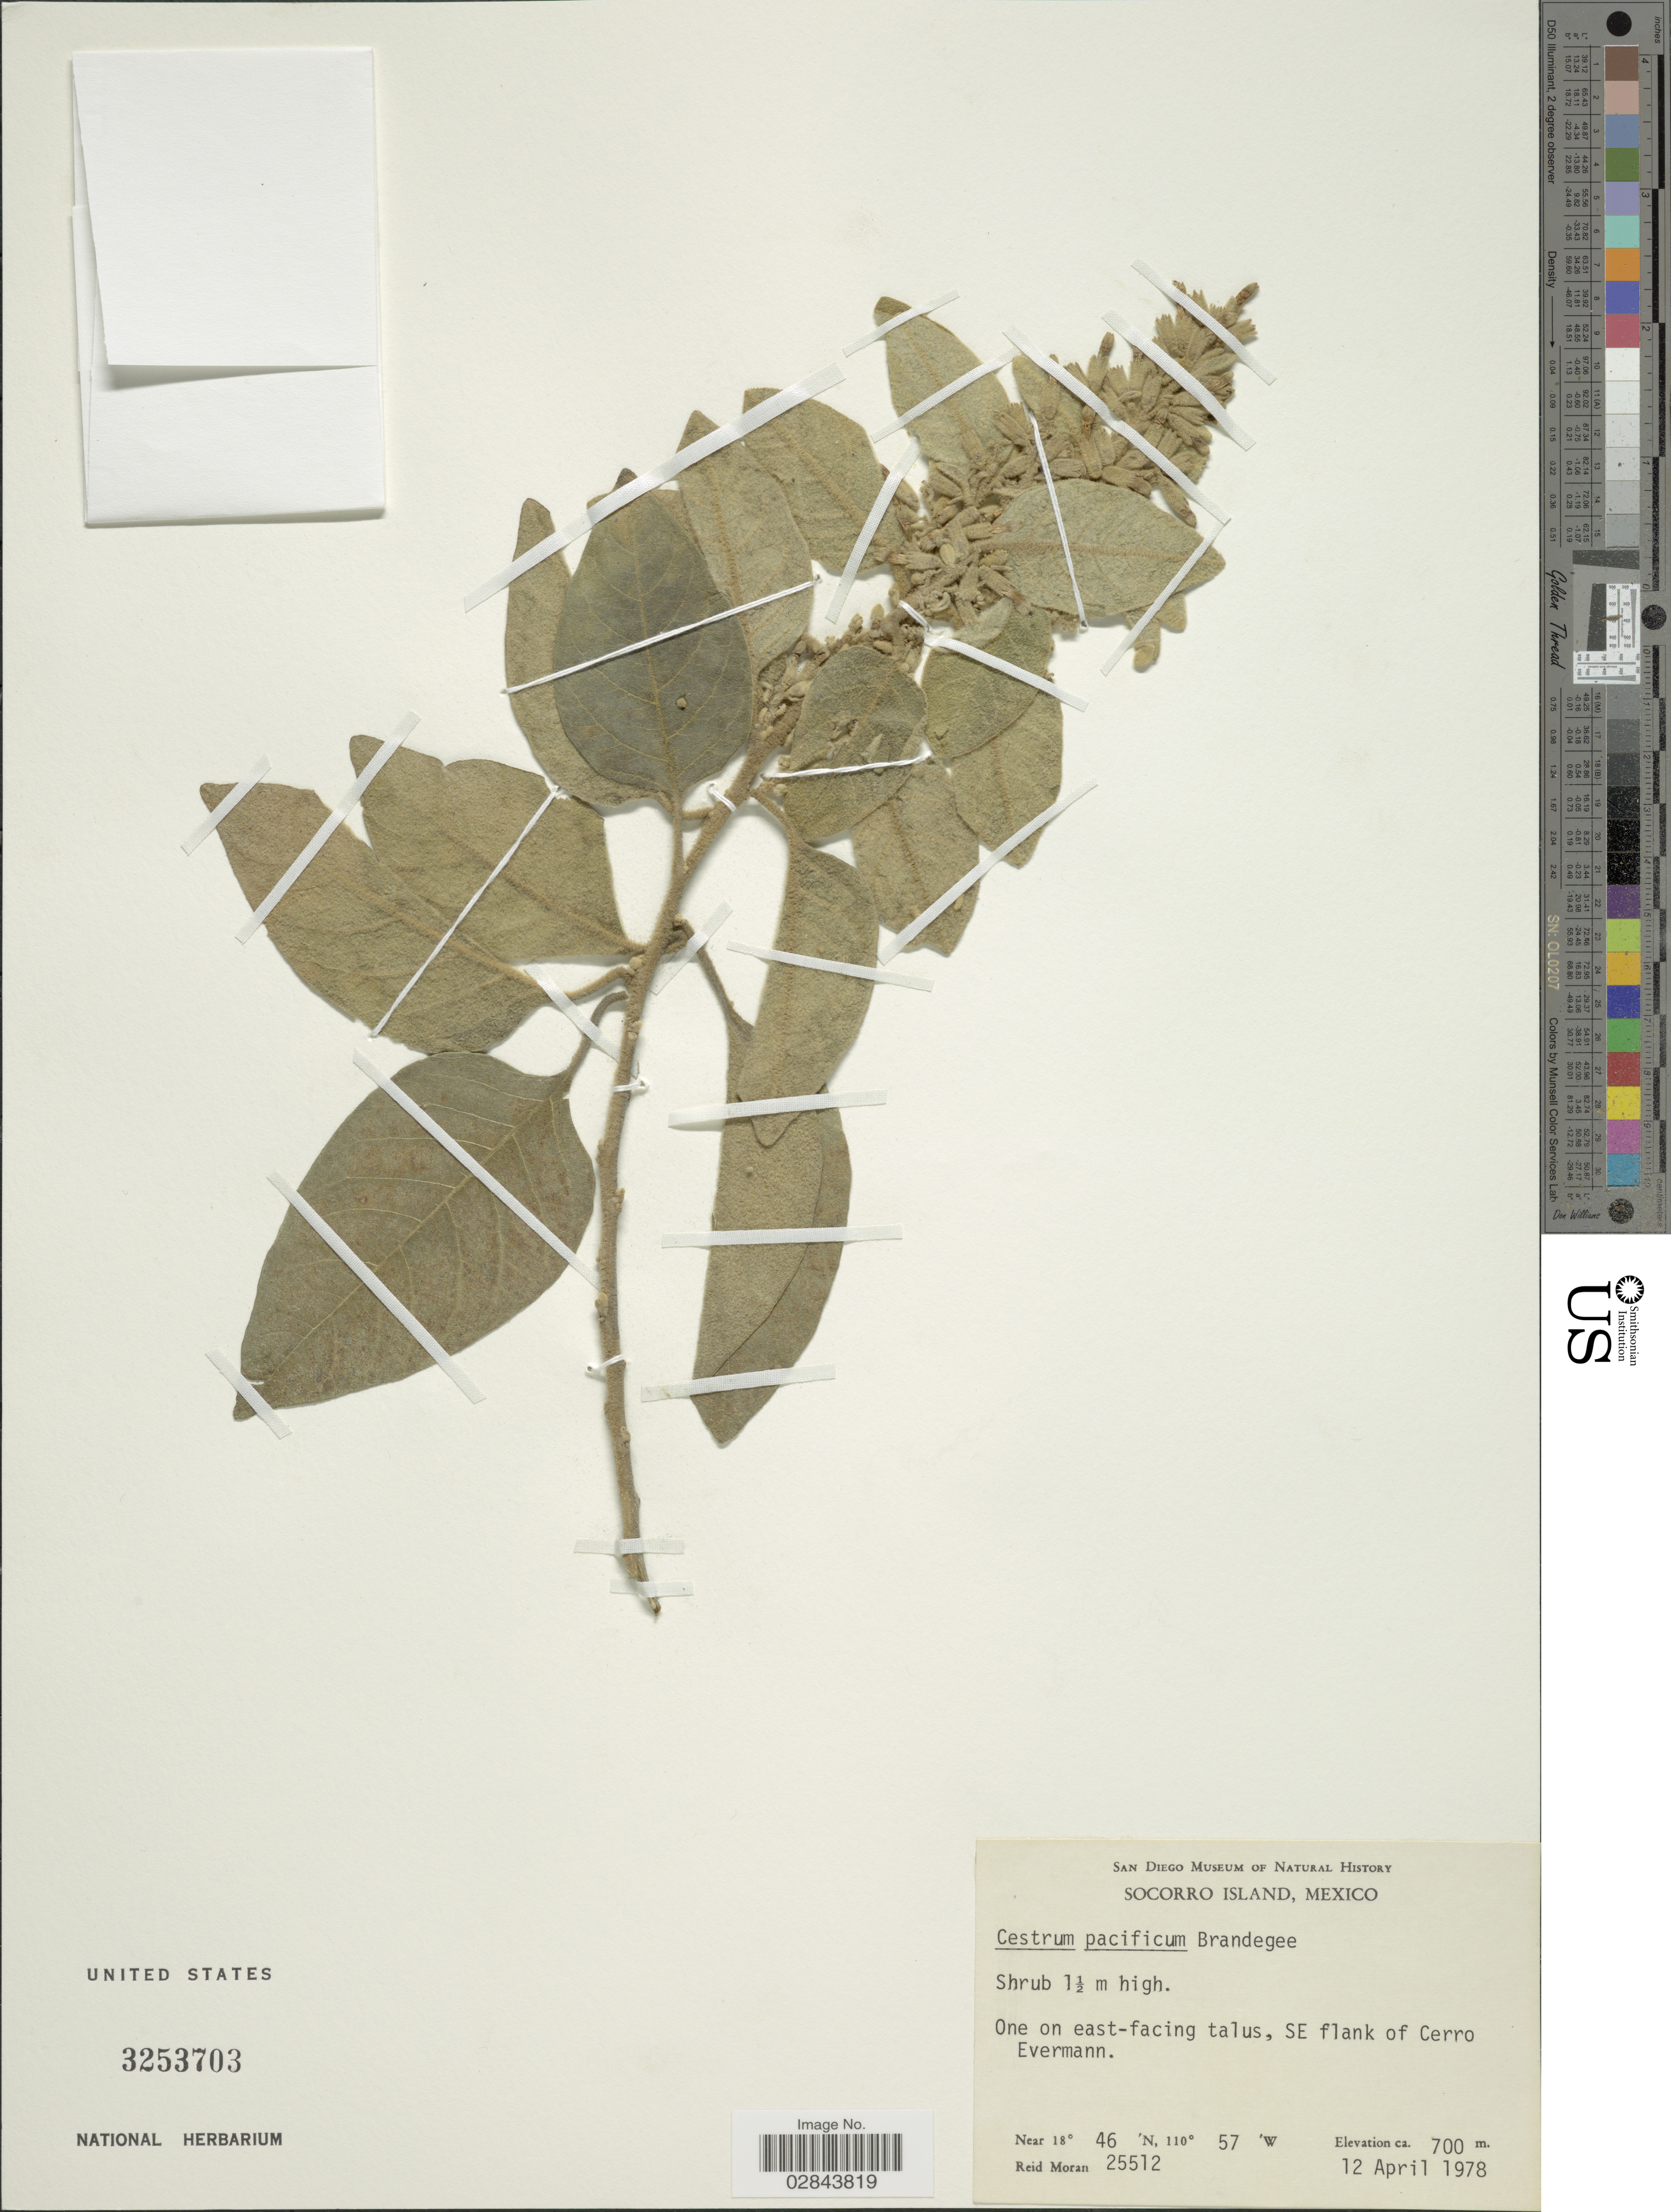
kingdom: Plantae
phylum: Tracheophyta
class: Magnoliopsida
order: Solanales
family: Solanaceae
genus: Cestrum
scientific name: Cestrum pacificum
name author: Brandegee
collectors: R. V. Moran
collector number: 25512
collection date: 1978-04-12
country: Mexico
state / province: Colima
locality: Socorro Island, SE flank of Cerro Evermann.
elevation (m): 700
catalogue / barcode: US 3253703